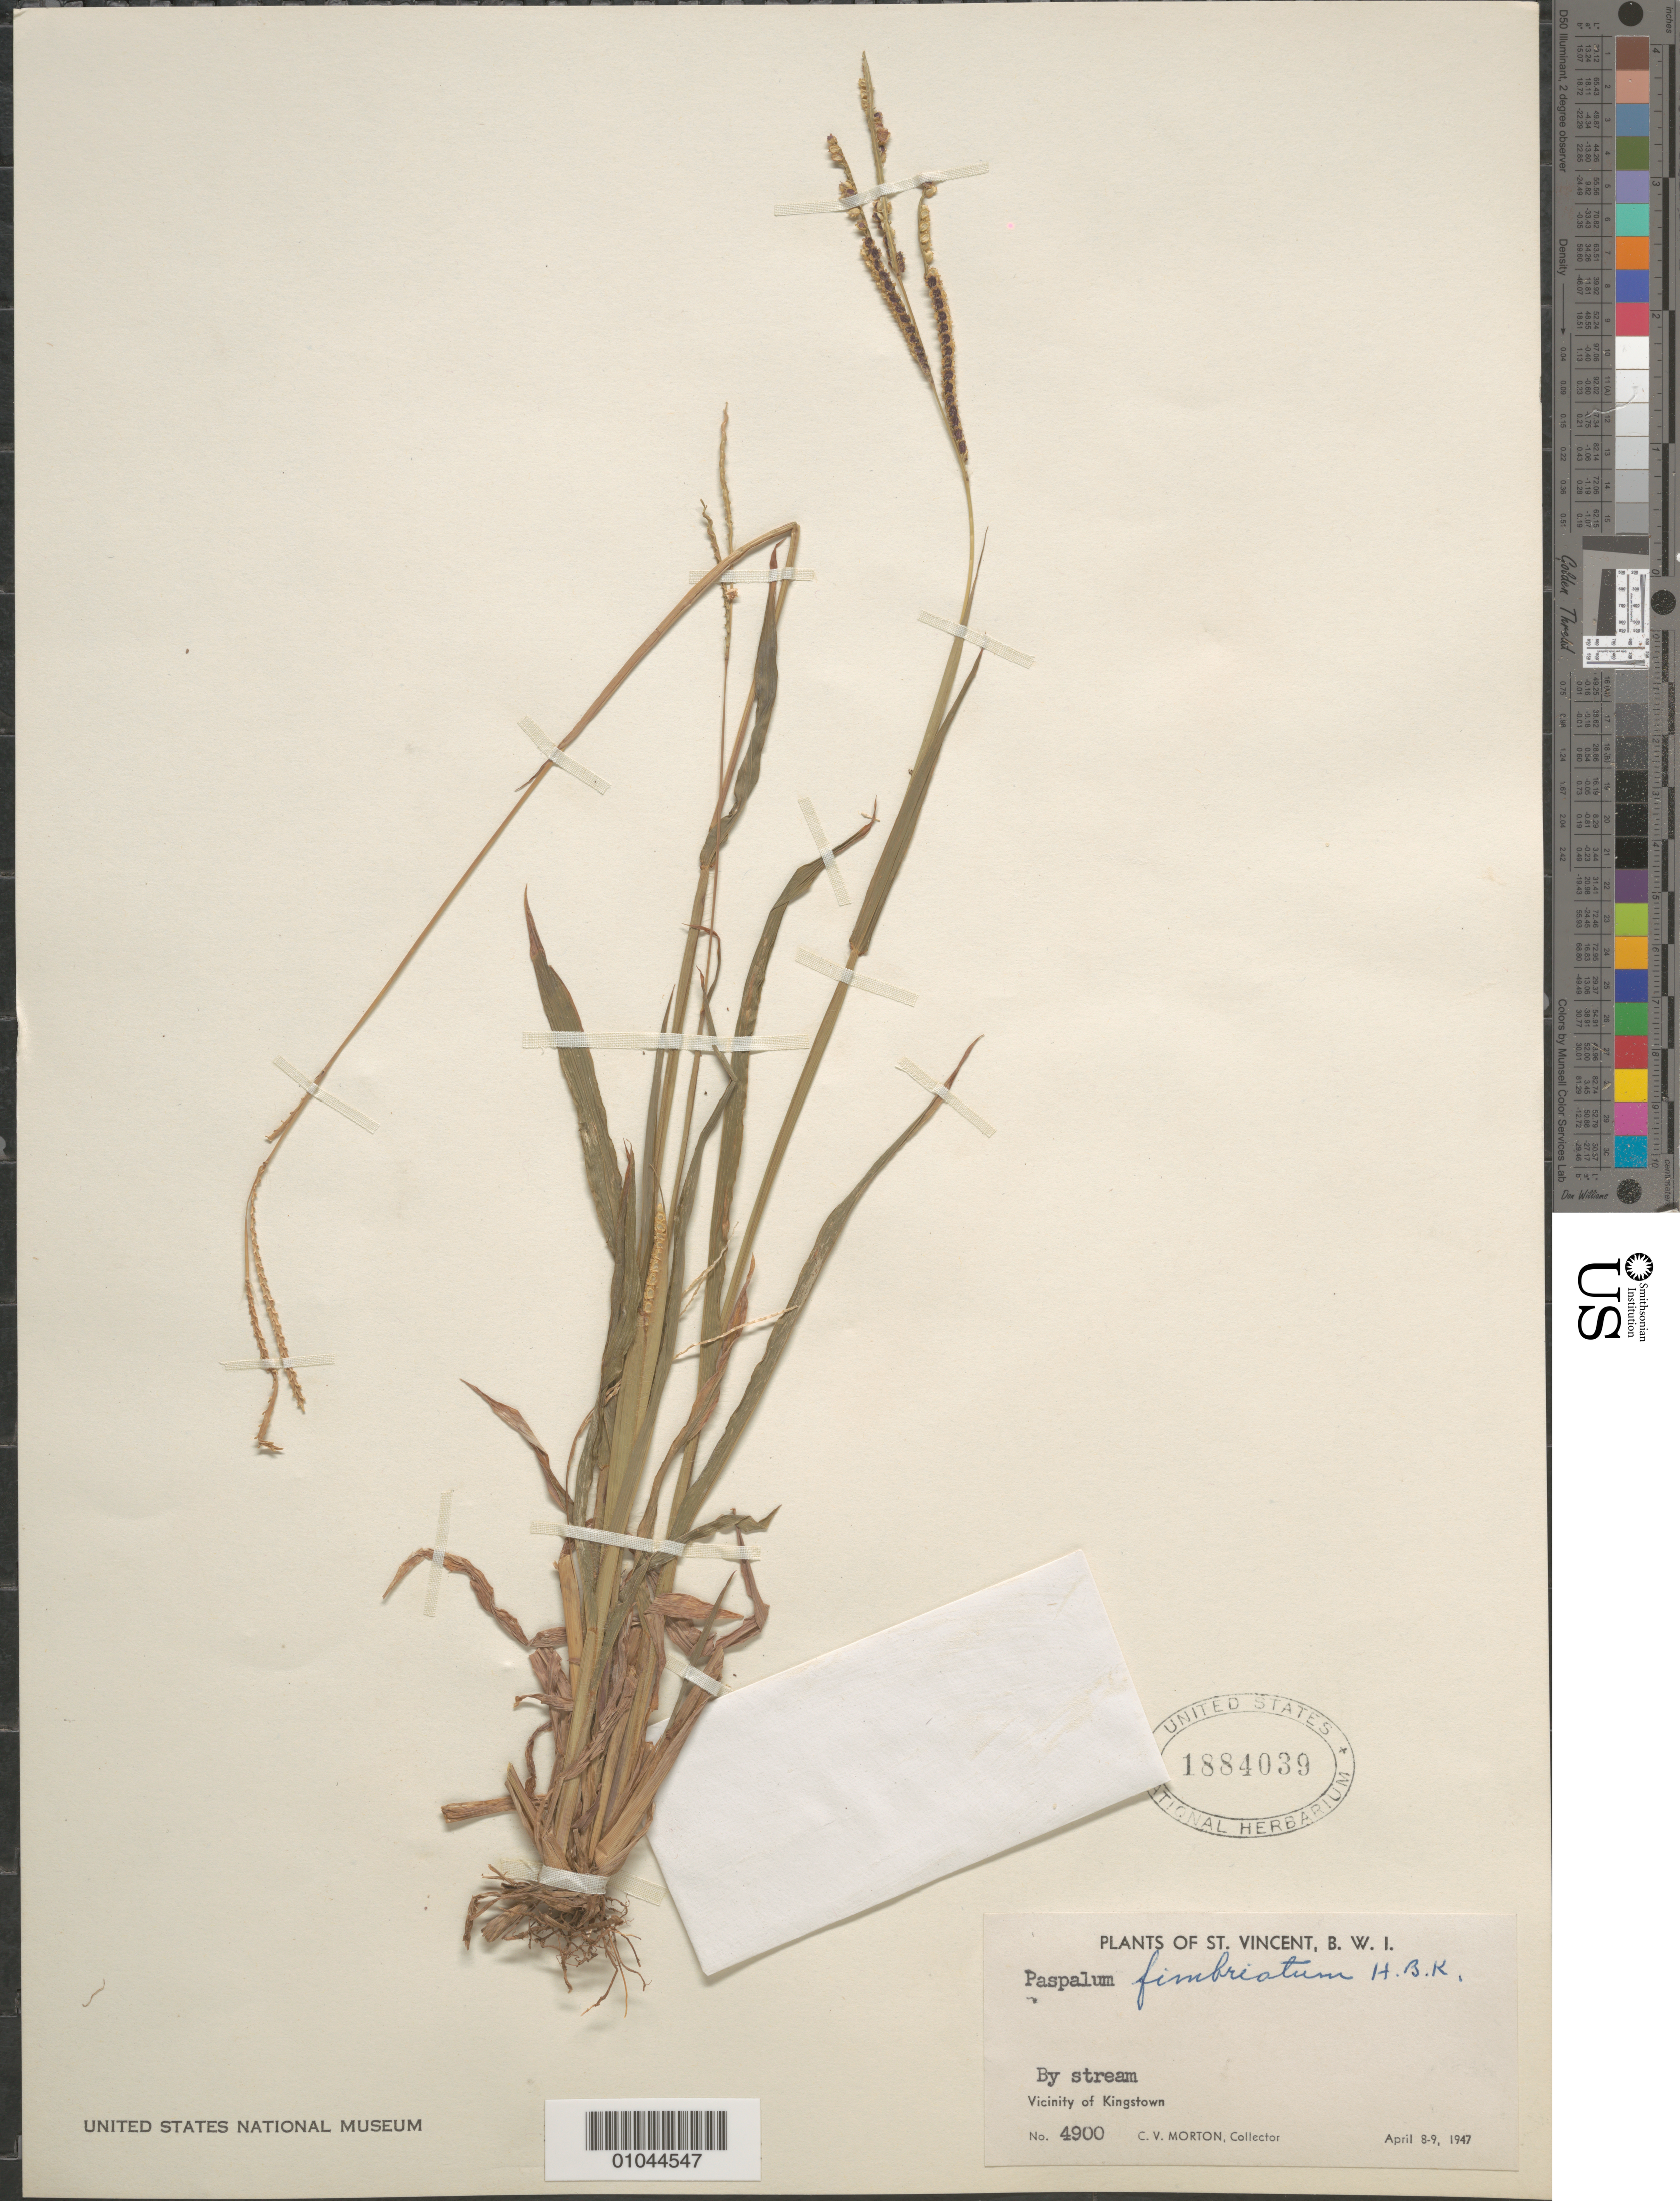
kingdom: Plantae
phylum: Tracheophyta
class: Liliopsida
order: Poales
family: Poaceae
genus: Paspalum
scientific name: Paspalum fimbriatum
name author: Kunth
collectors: C. V. Morton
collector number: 4900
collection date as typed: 08 Apr 1947 to 09 Apr 1947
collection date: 1947-04-08/1947-04-09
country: St. Vincent - Grenadines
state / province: Saint George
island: St. Vincent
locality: Vicinity of Kingstown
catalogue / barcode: US 1884039